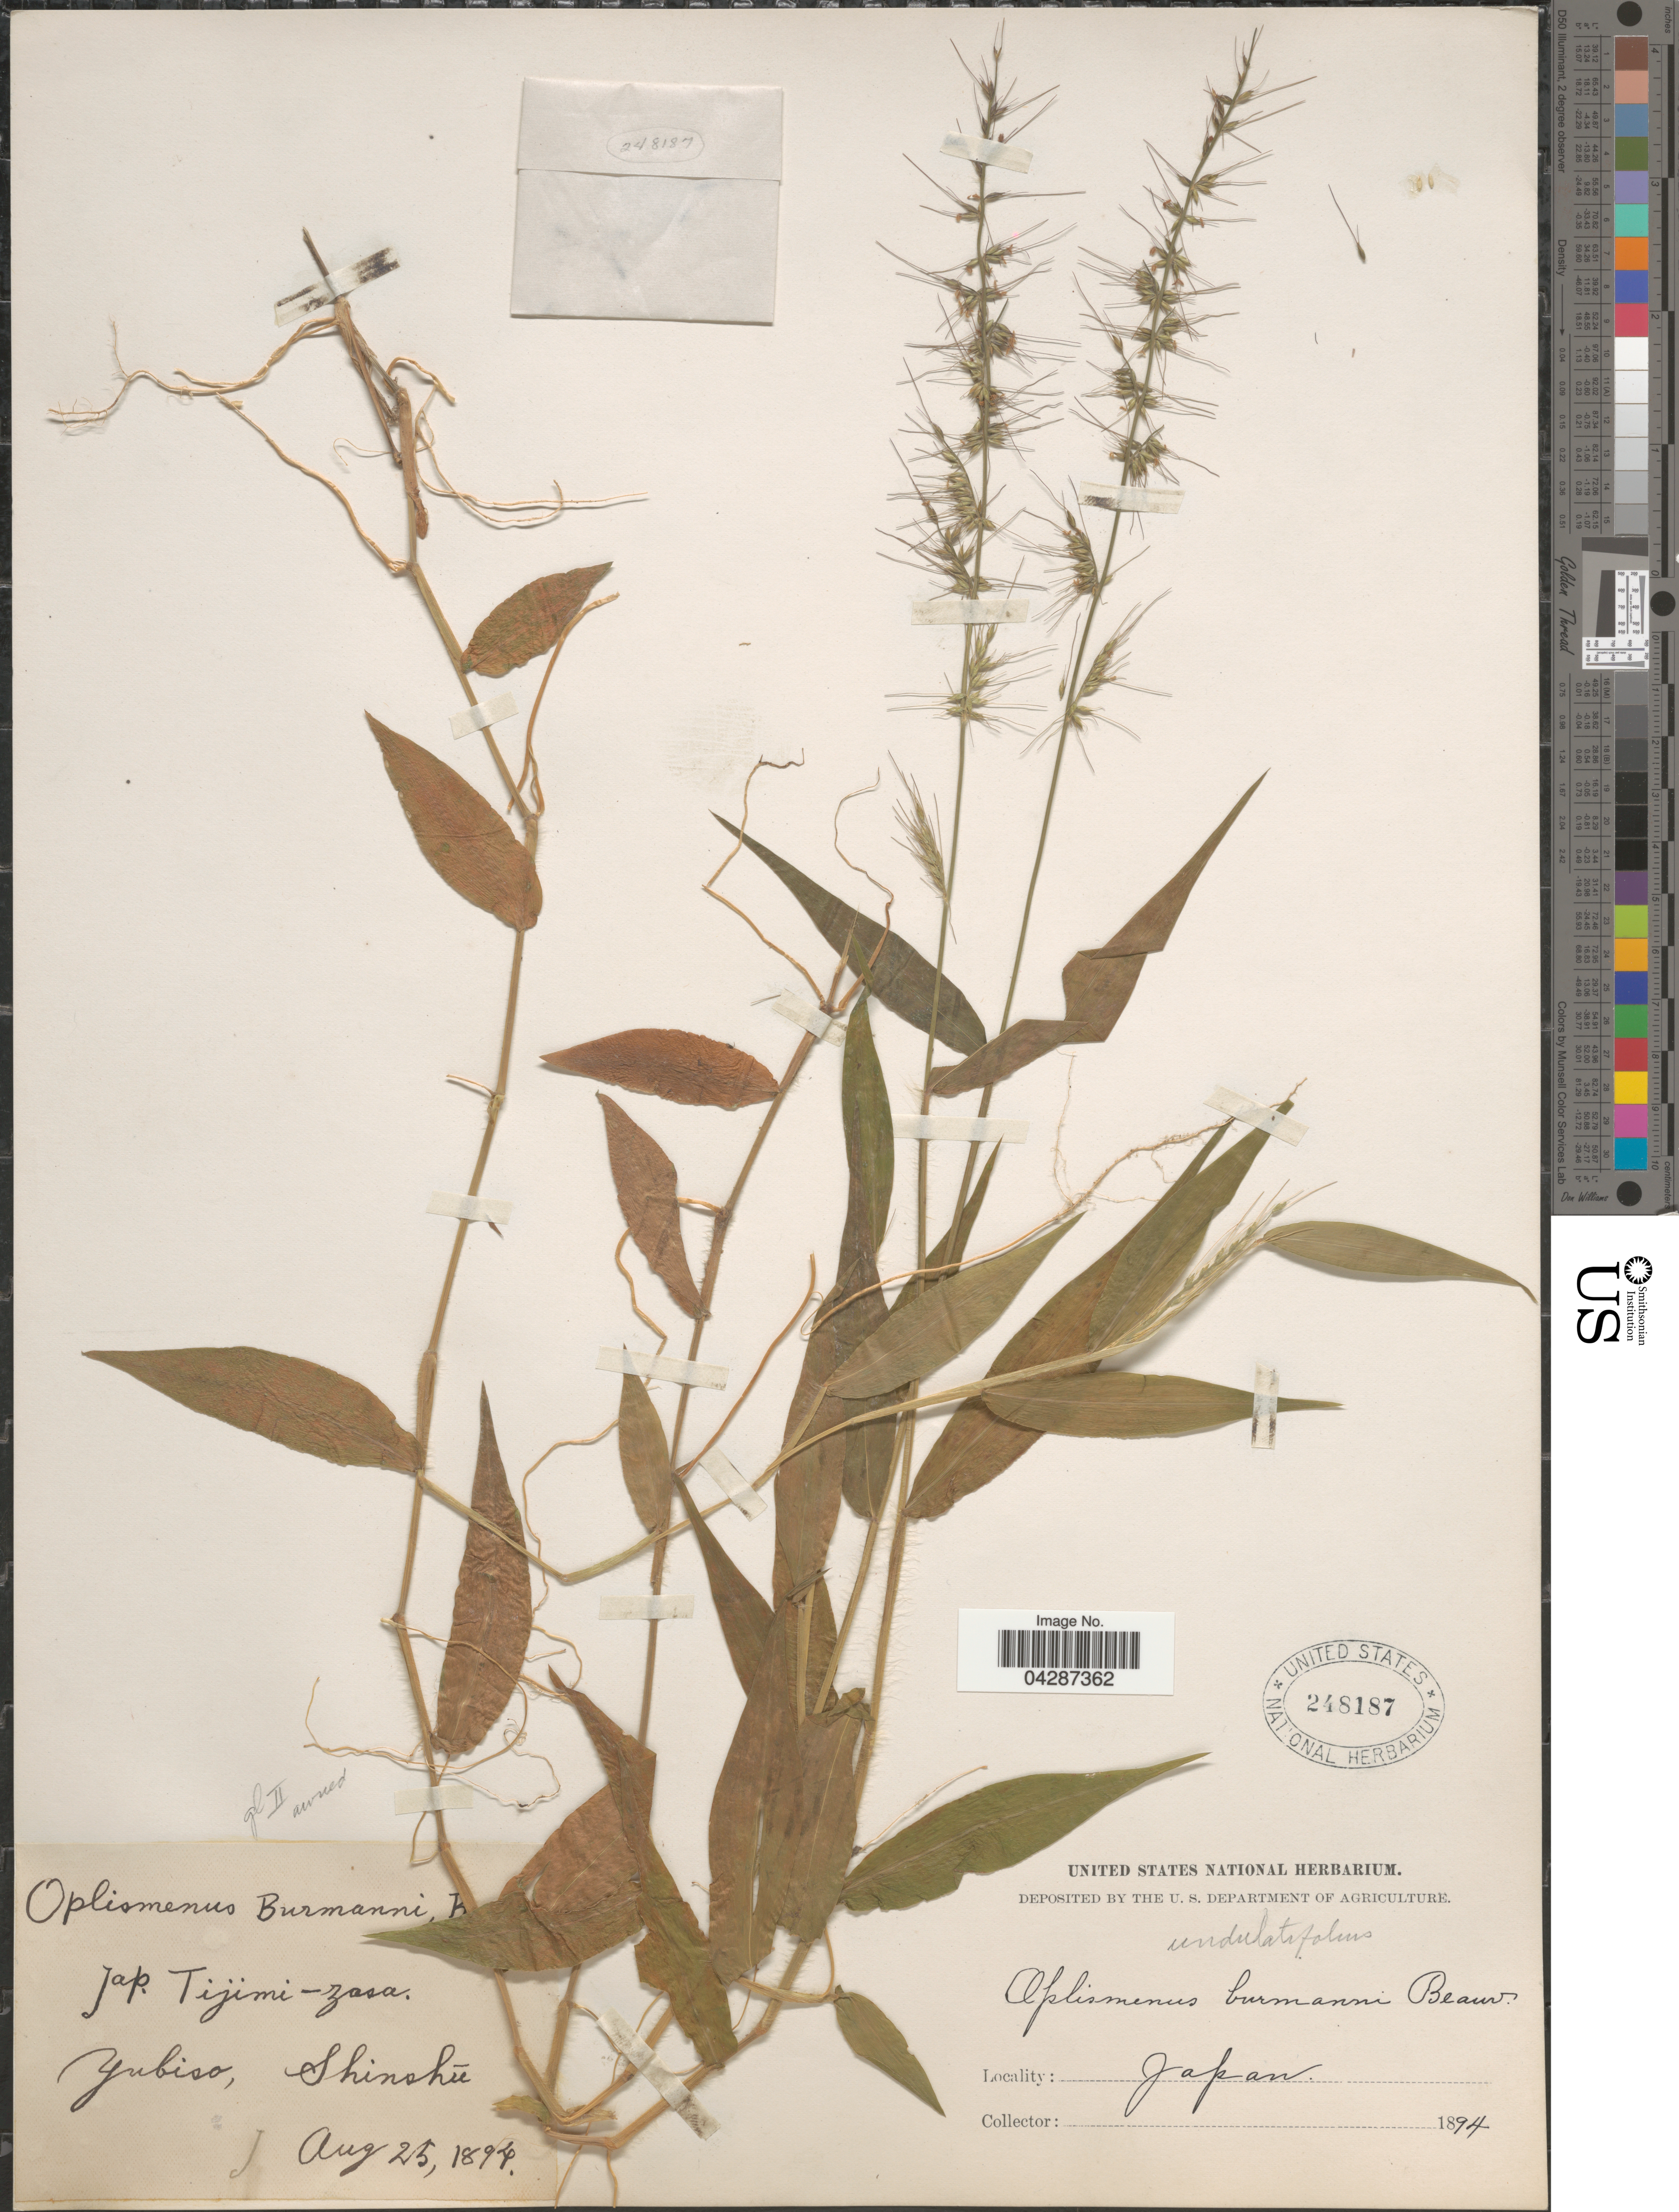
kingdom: Plantae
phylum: Tracheophyta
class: Liliopsida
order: Poales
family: Poaceae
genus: Oplismenus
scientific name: Oplismenus sp.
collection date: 1894-08-25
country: Japan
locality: Tijimo-zasa. Yubiso, Shinshu.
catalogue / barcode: US 248187